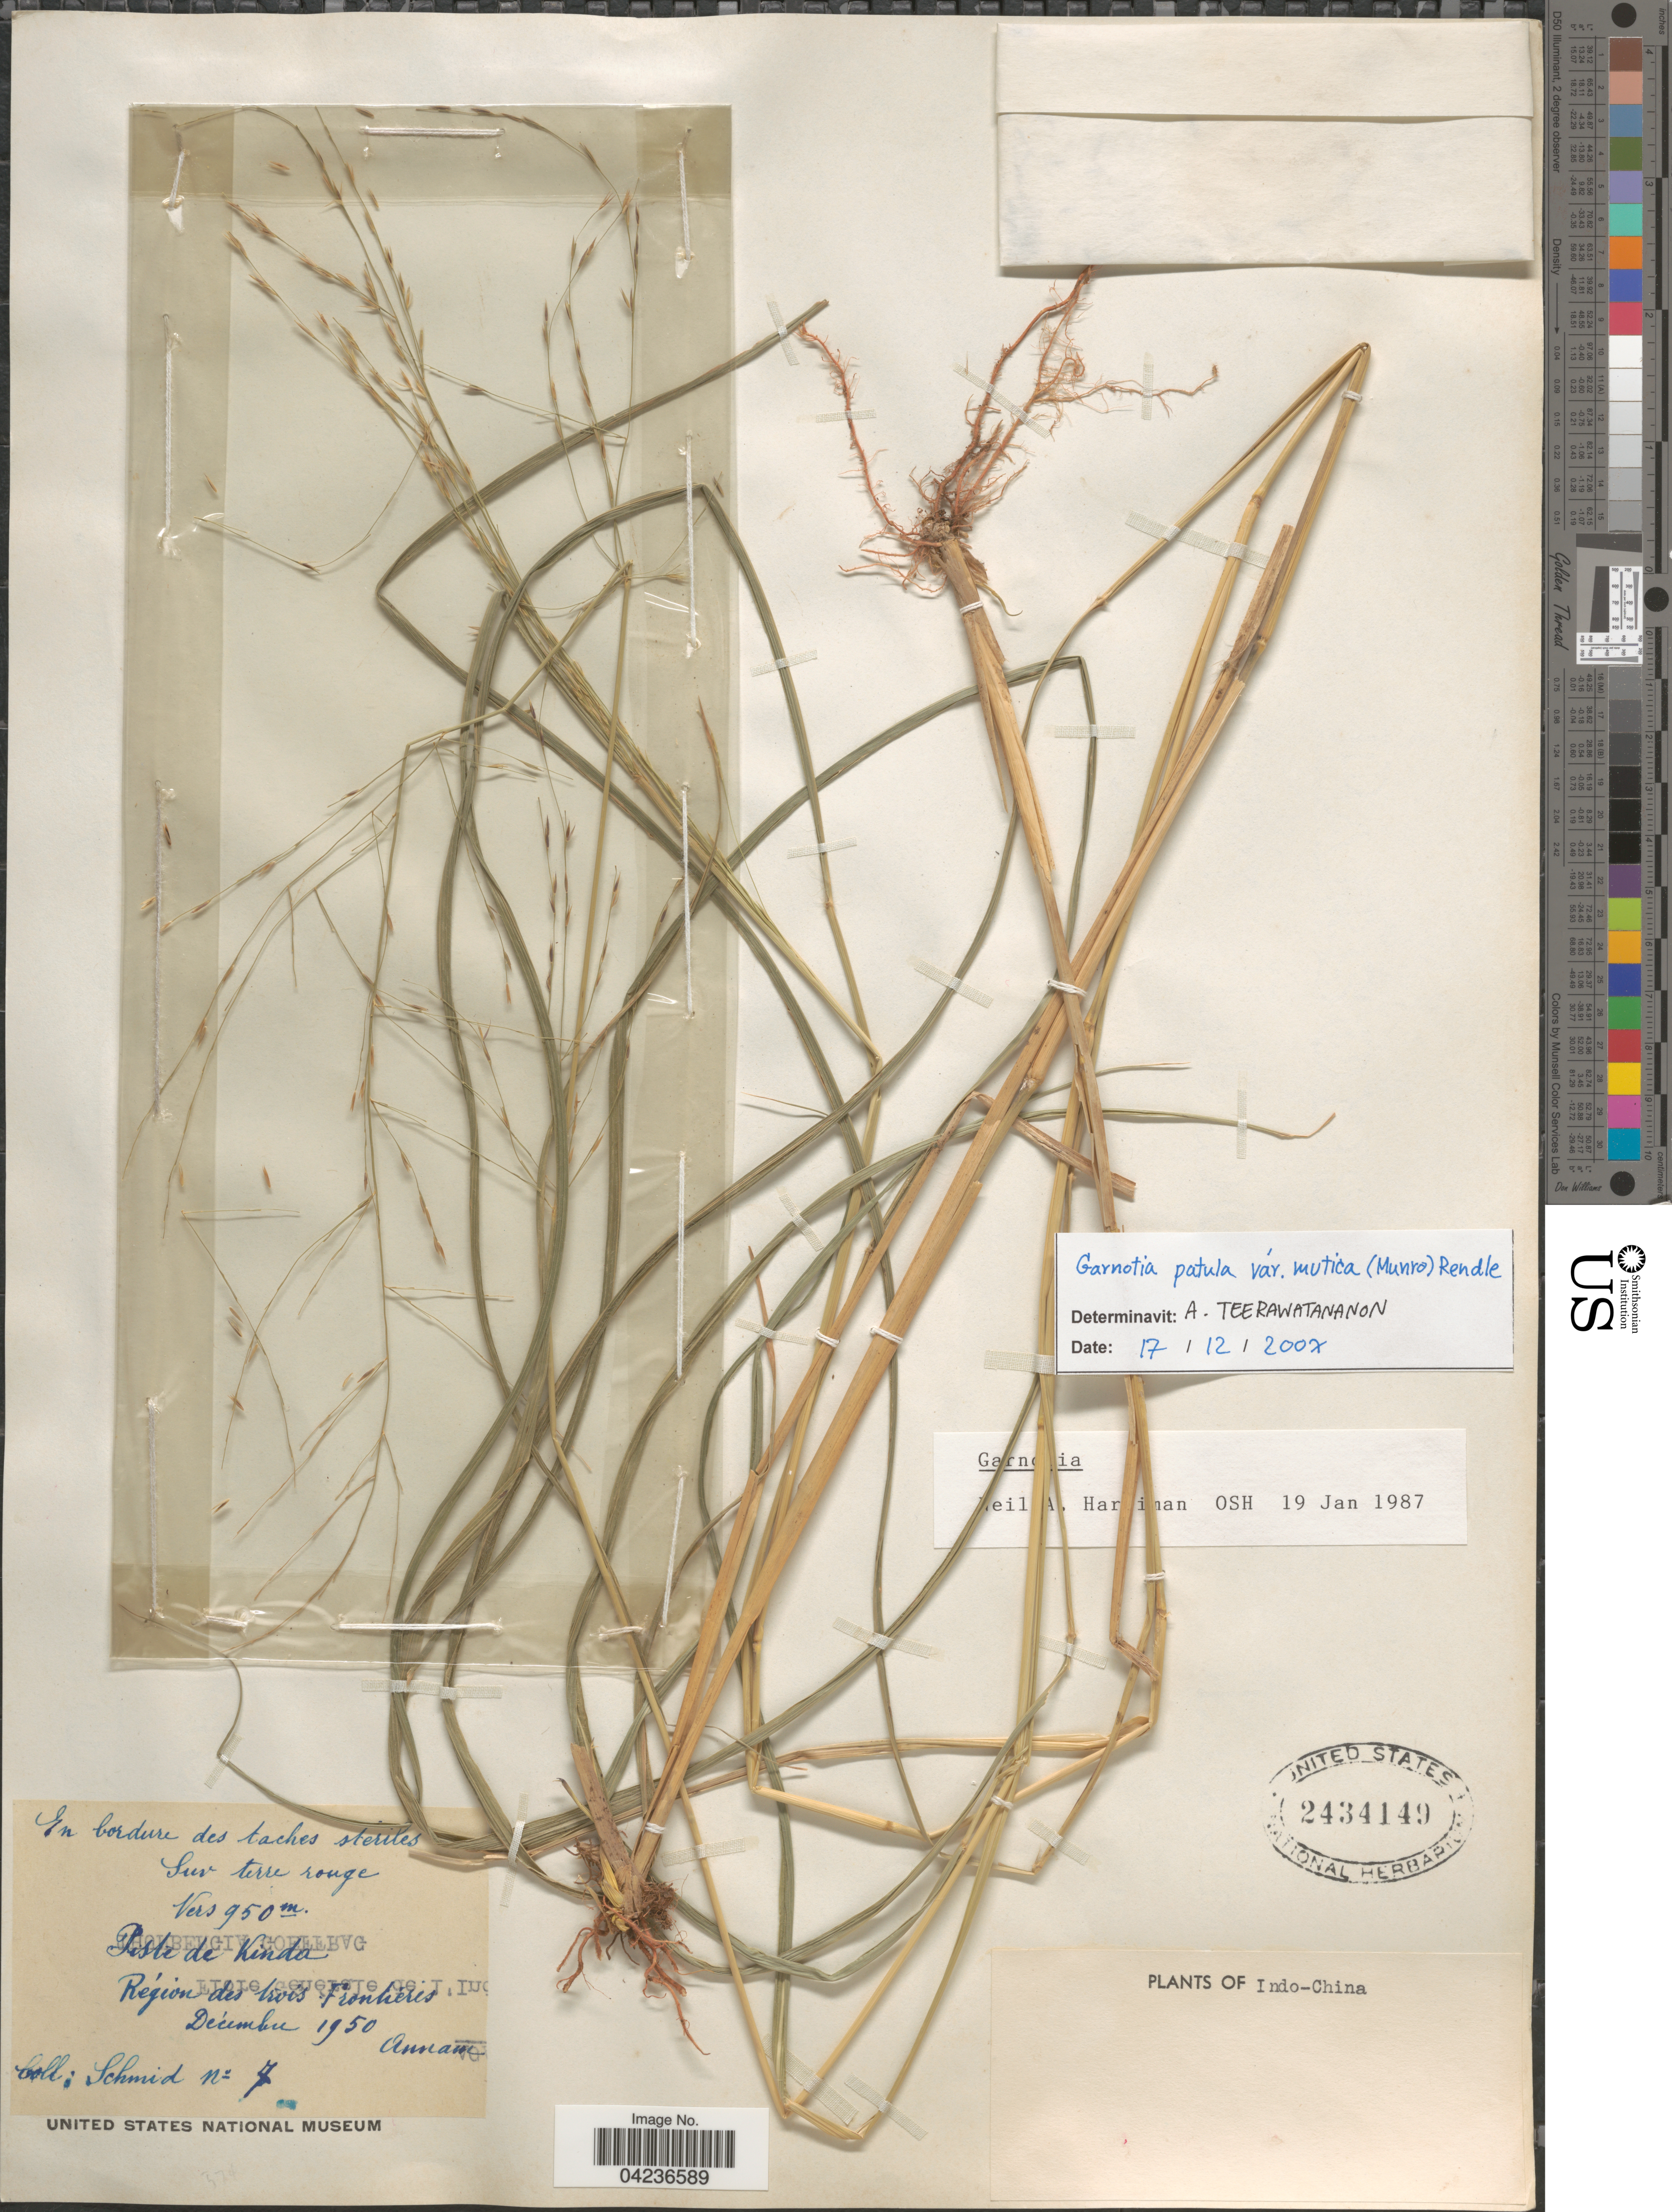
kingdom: Plantae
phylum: Tracheophyta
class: Liliopsida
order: Poales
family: Poaceae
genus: Garnotia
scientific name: Garnotia patula var. mutica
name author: (Munro) Rendle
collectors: Schmid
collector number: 7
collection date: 1950-12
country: Vietnam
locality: En bordure des taches steriles. Sur terre rouge. Piste de Kinda. Région des bois Frontières. Annam. Indo-China.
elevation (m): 950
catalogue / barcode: US 2434149